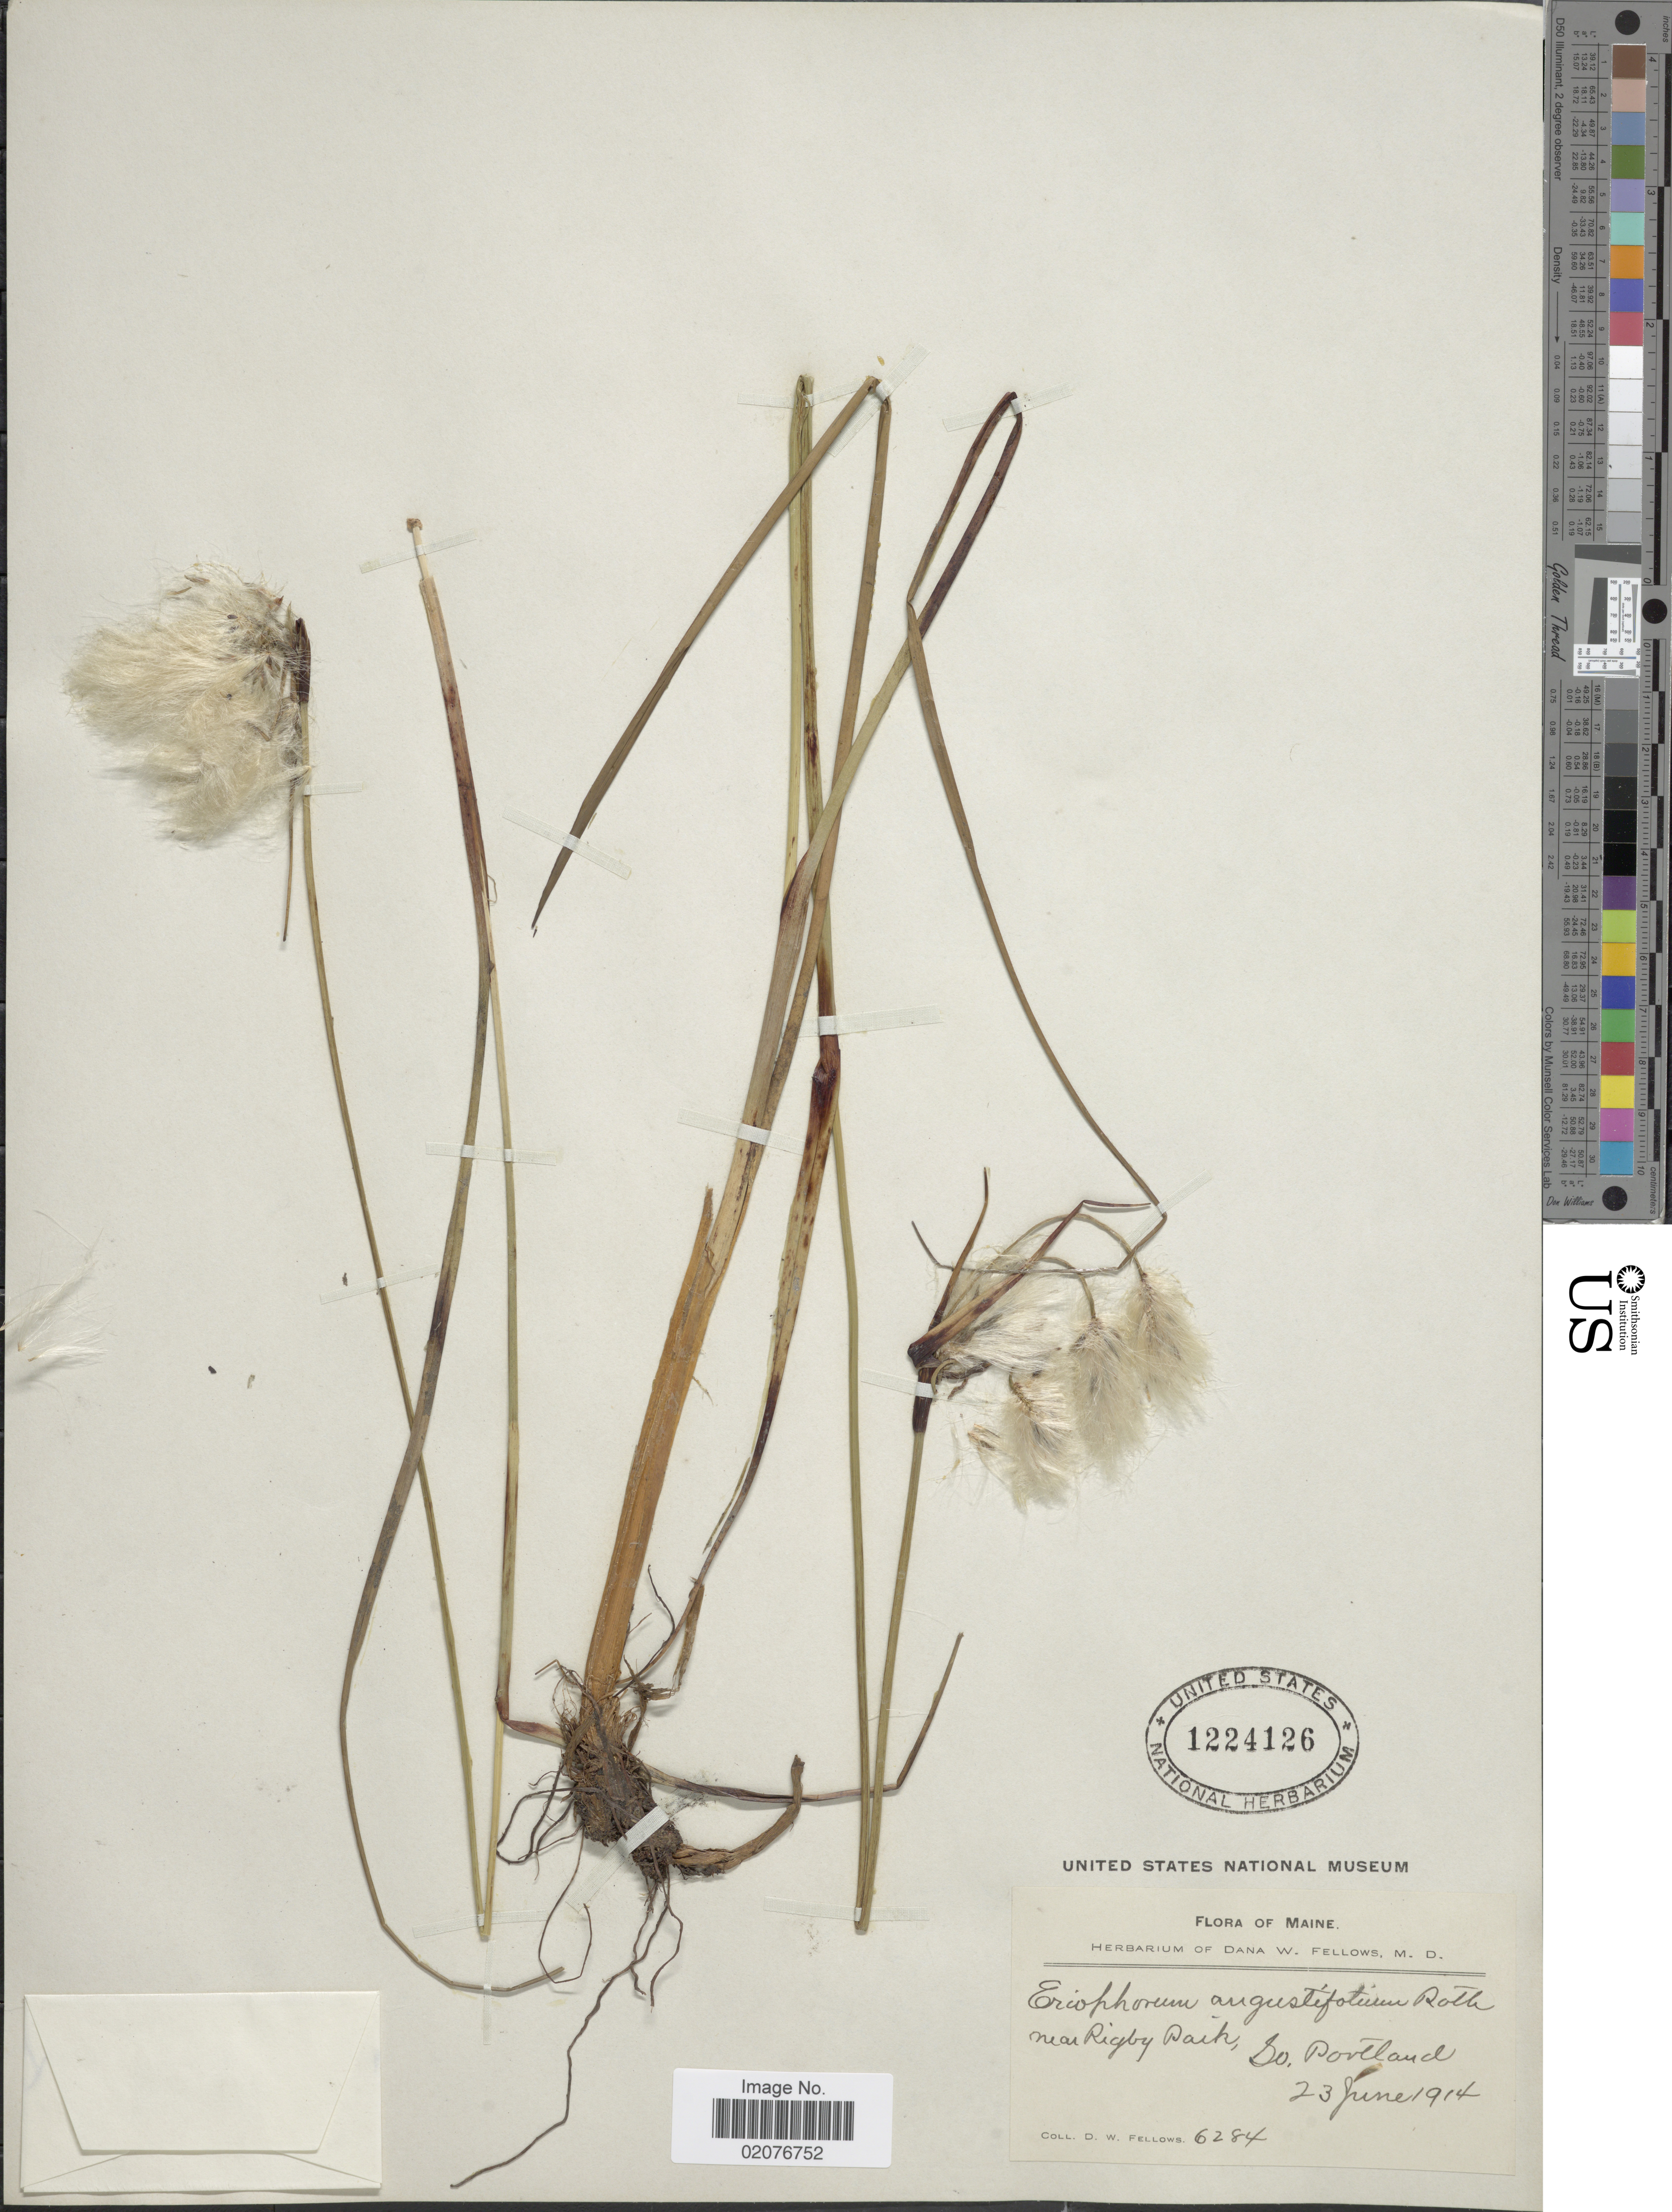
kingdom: Plantae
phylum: Tracheophyta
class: Liliopsida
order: Poales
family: Cyperaceae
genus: Eriophorum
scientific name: Eriophorum angustifolium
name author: Honck.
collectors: D. W. Fellows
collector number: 6284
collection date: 1914-06-23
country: United States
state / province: Maine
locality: Near Rigby Park, So. Portland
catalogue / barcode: US 1224126